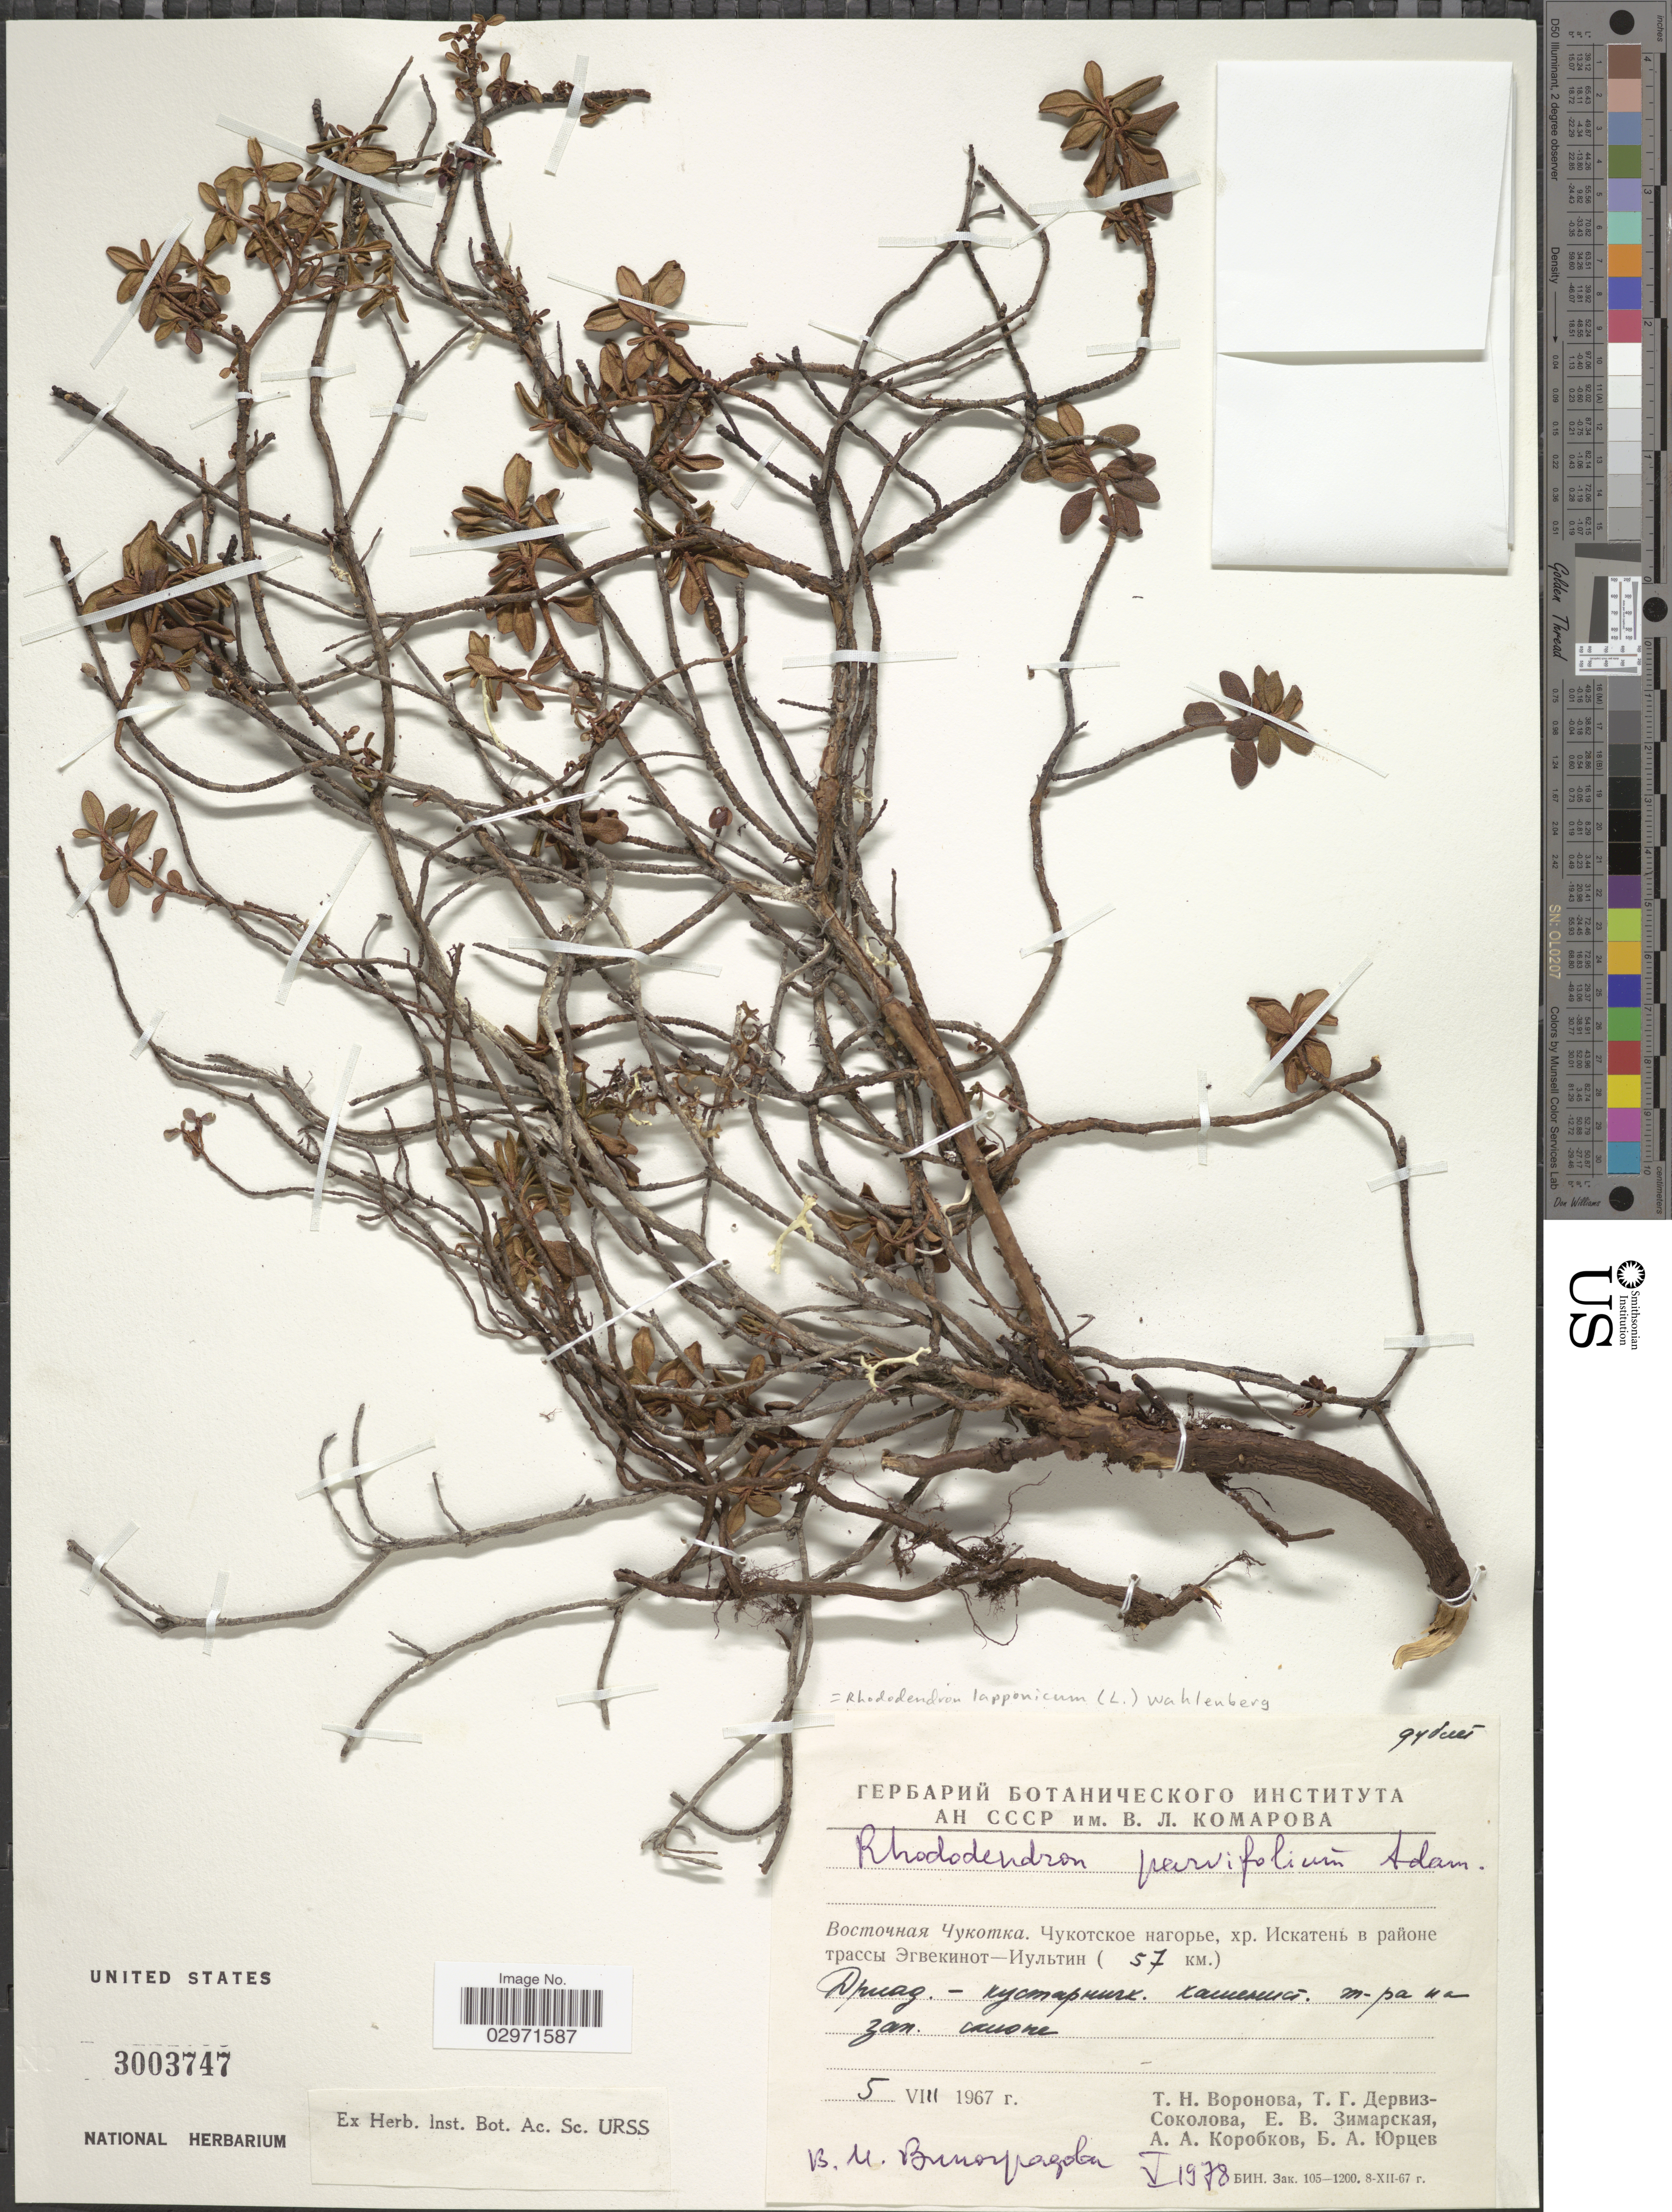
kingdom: Plantae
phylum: Tracheophyta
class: Magnoliopsida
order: Ericales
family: Ericaceae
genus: Rhododendron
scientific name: Rhododendron lapponicum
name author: (L.) Wahlenb.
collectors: T. Voronova, T. Derviz-Sokolova, A. Korobkova & B. Urtsev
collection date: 1967-08-05/1978-05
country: Russian Federation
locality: Near 57 km of Road Egvekinotlultin.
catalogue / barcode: US 3003747